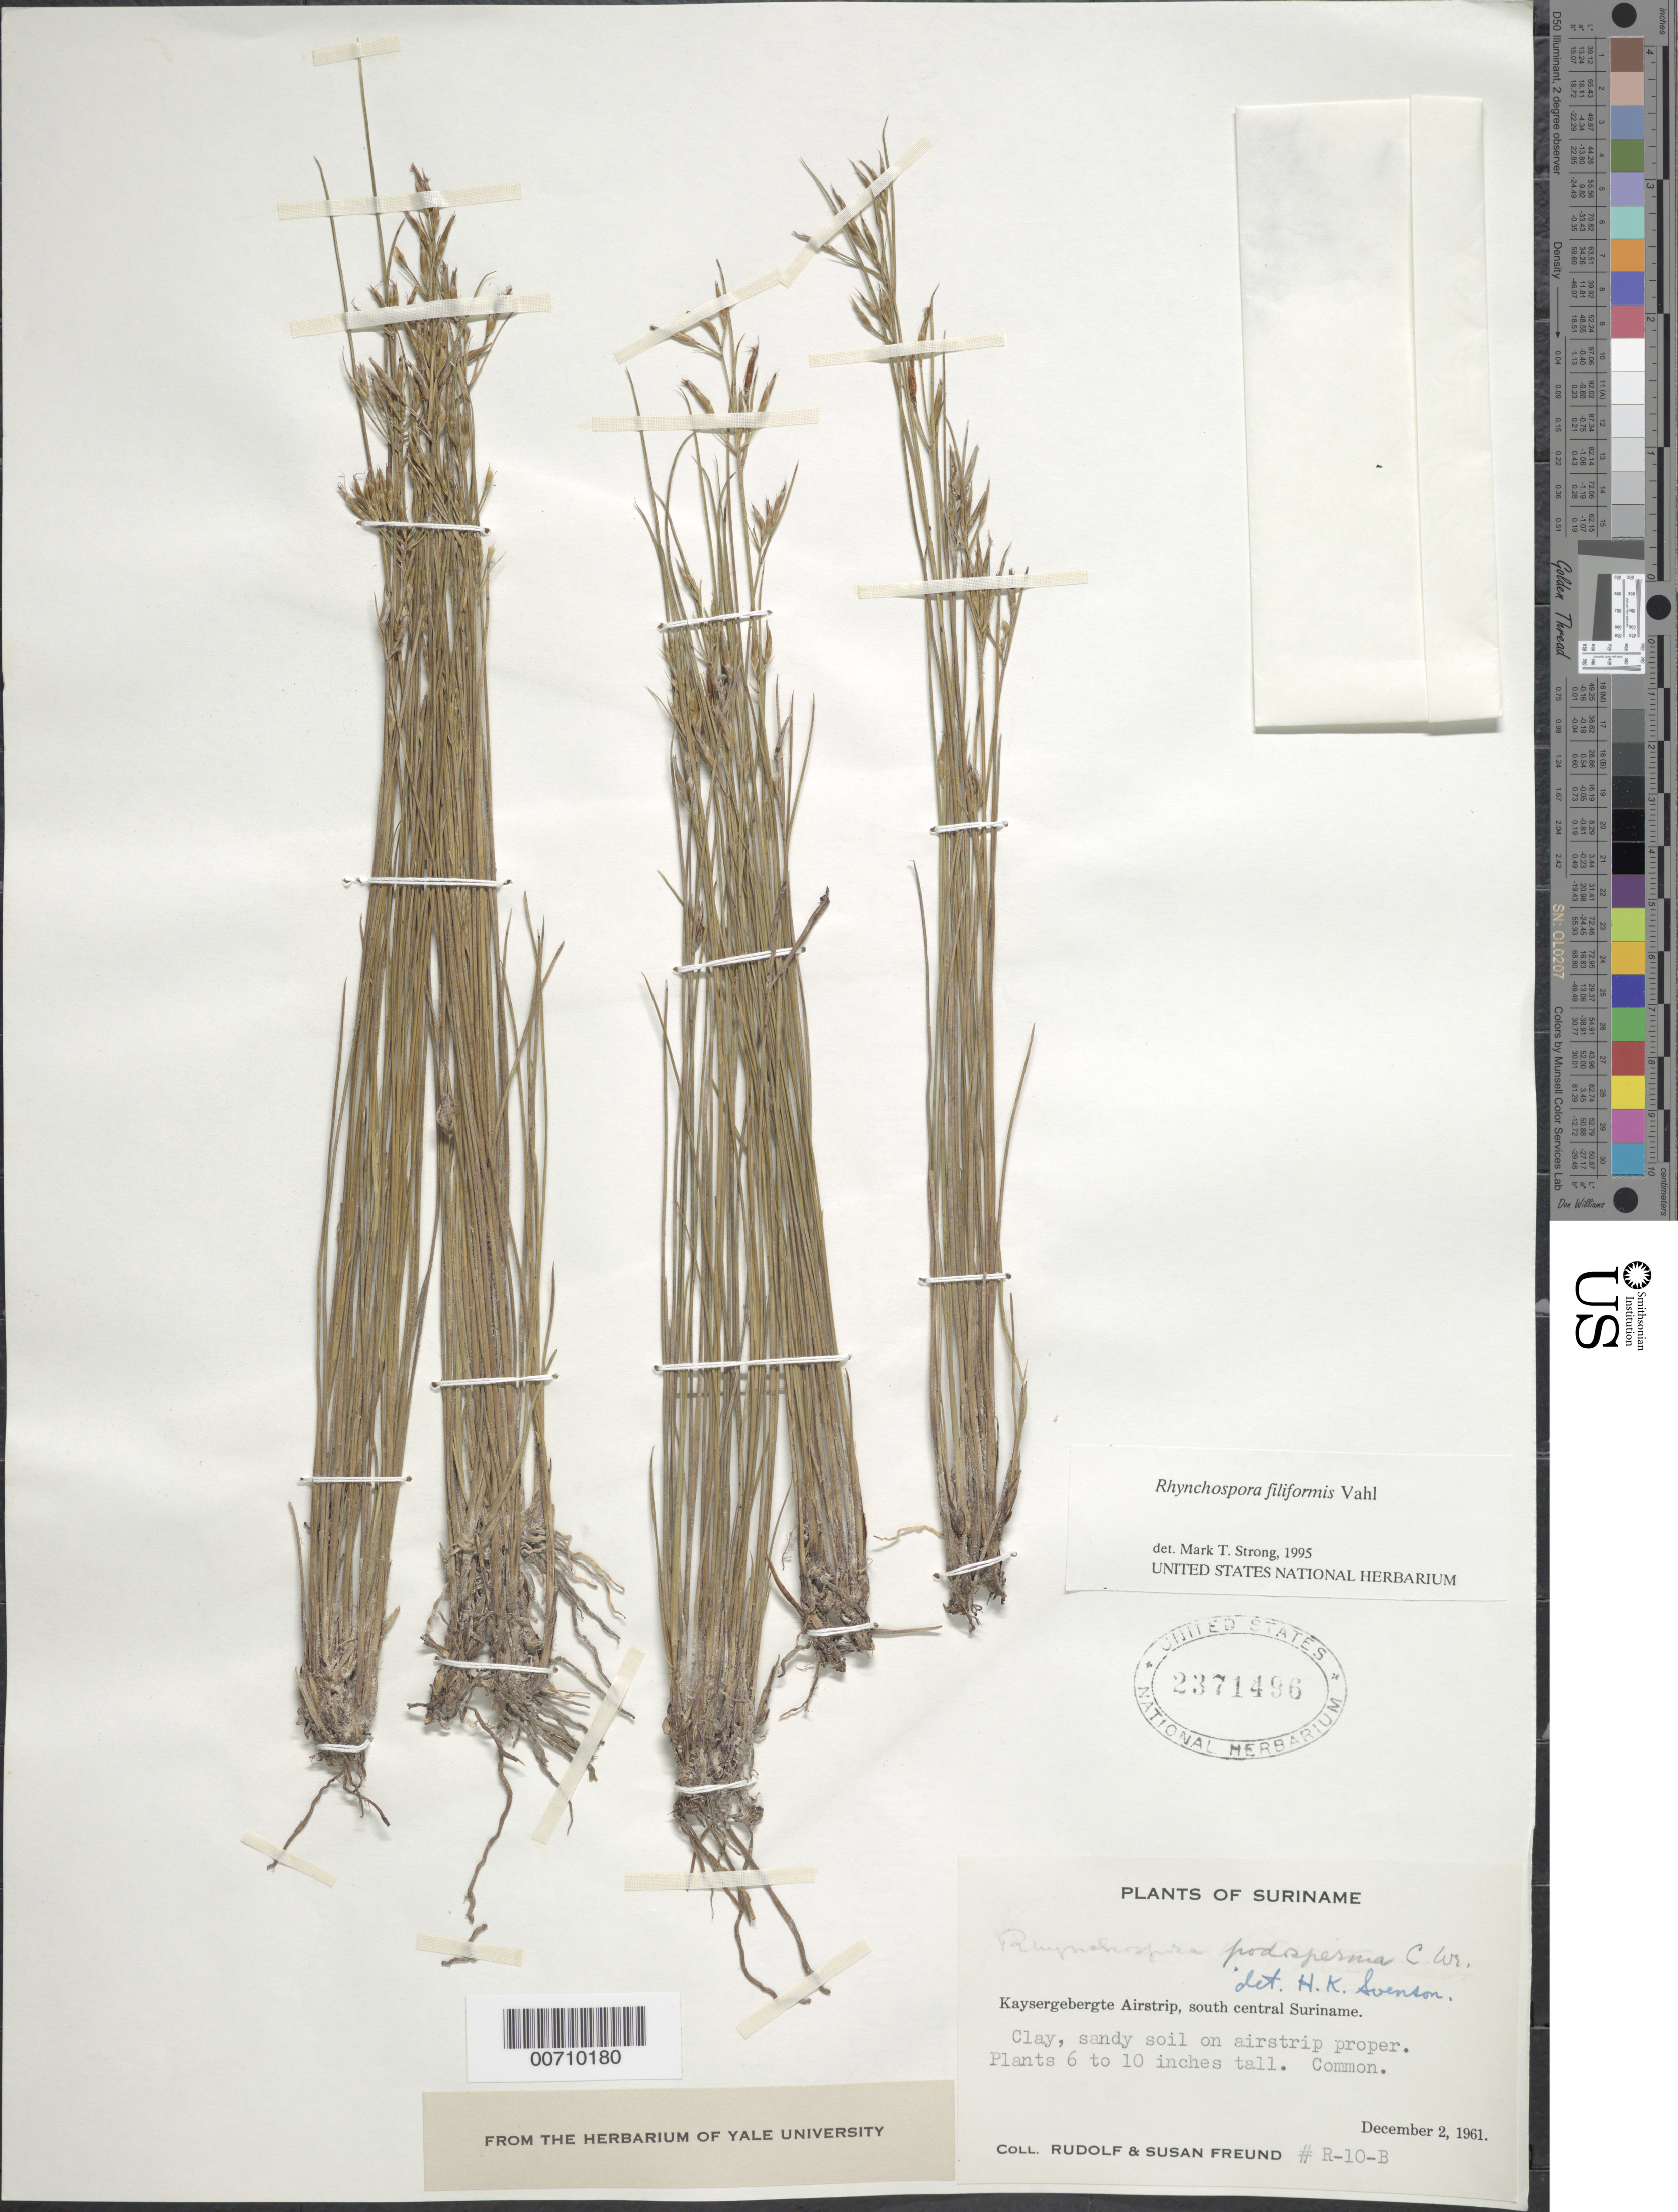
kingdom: Plantae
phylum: Tracheophyta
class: Liliopsida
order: Poales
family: Cyperaceae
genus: Rhynchospora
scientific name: Rhynchospora filiformis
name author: Vahl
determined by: Strong, M. T., (US), Smithsonian Institution - National Museum of Natural History (UNITED STATES)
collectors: R. Freund & S. Freund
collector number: R 10 B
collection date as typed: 2-Dec-61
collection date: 1961-12-02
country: Suriname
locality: Kaysergebergte Airstrip, south central Suriname, 45 km above confl. with Lucie R.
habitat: Clay sandy soil on airstrip proper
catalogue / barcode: US 2371496